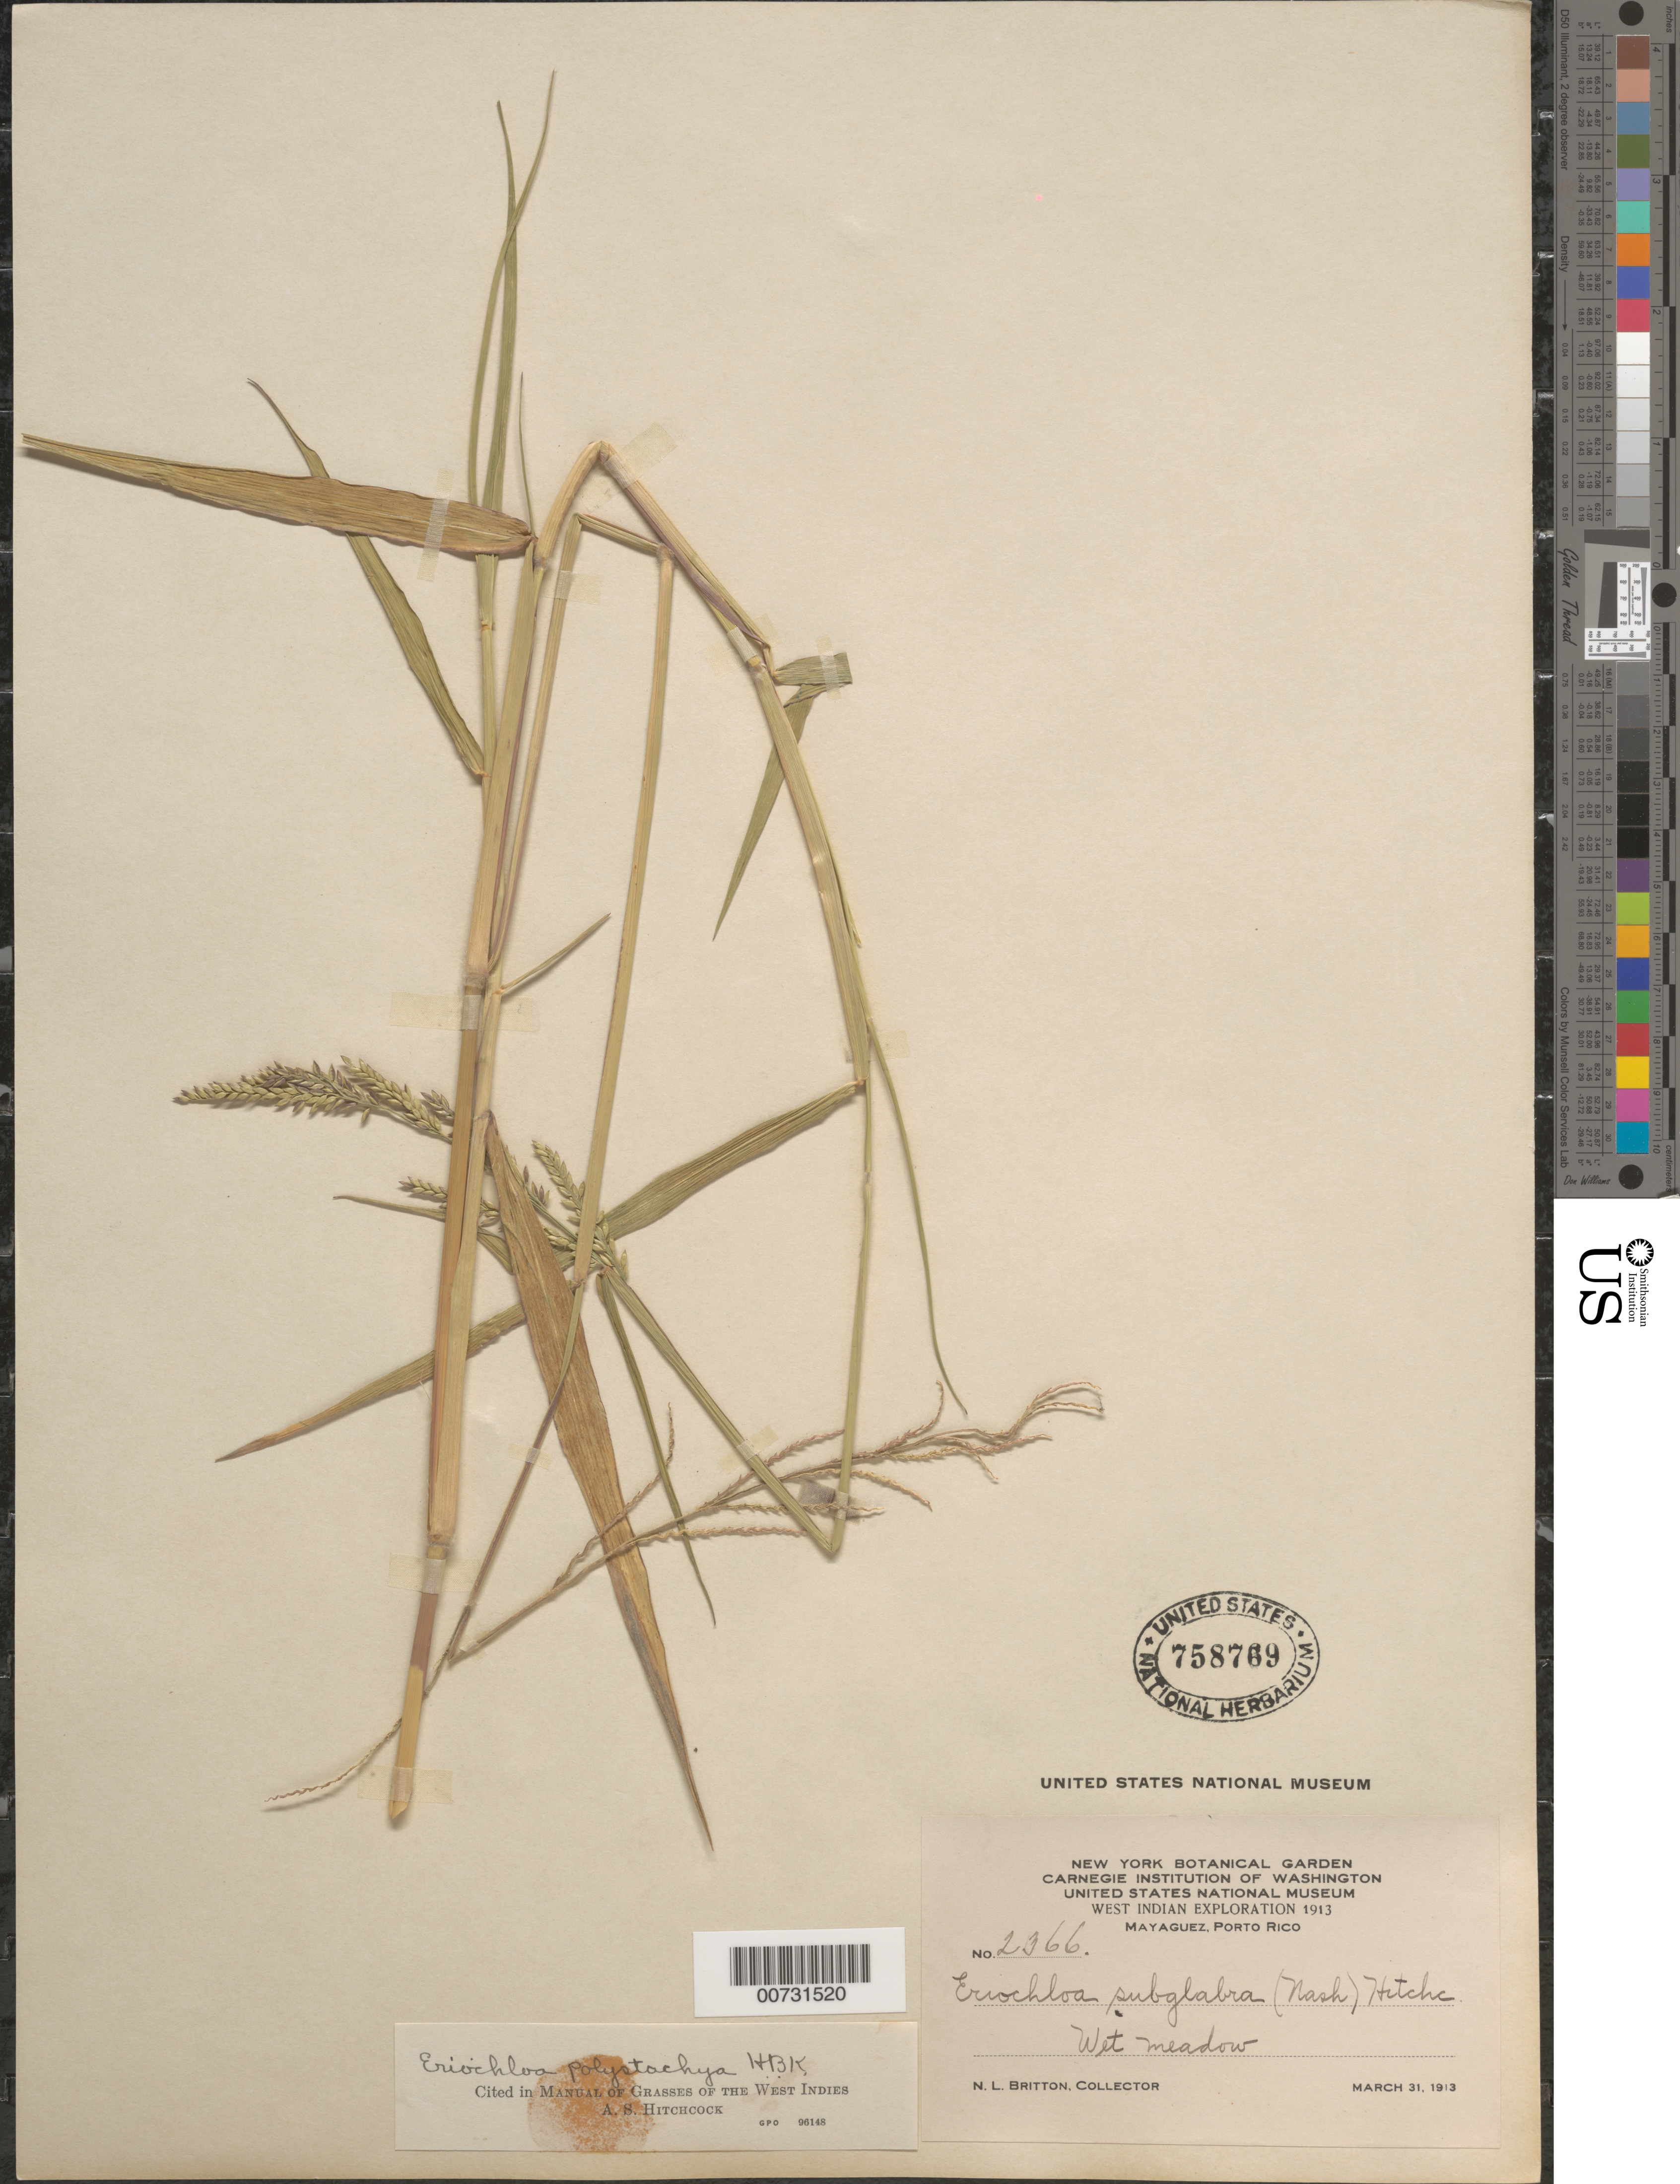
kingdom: Plantae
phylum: Tracheophyta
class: Liliopsida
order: Poales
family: Poaceae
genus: Eriochloa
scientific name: Eriochloa polystachya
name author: Kunth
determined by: Hitchcock, Albert S.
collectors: N. Britton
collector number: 2366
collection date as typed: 31 Mar 1913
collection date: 1913-03-31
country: Puerto Rico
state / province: Mayagüez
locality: Mayaguez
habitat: Wet meadow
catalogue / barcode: US 758769